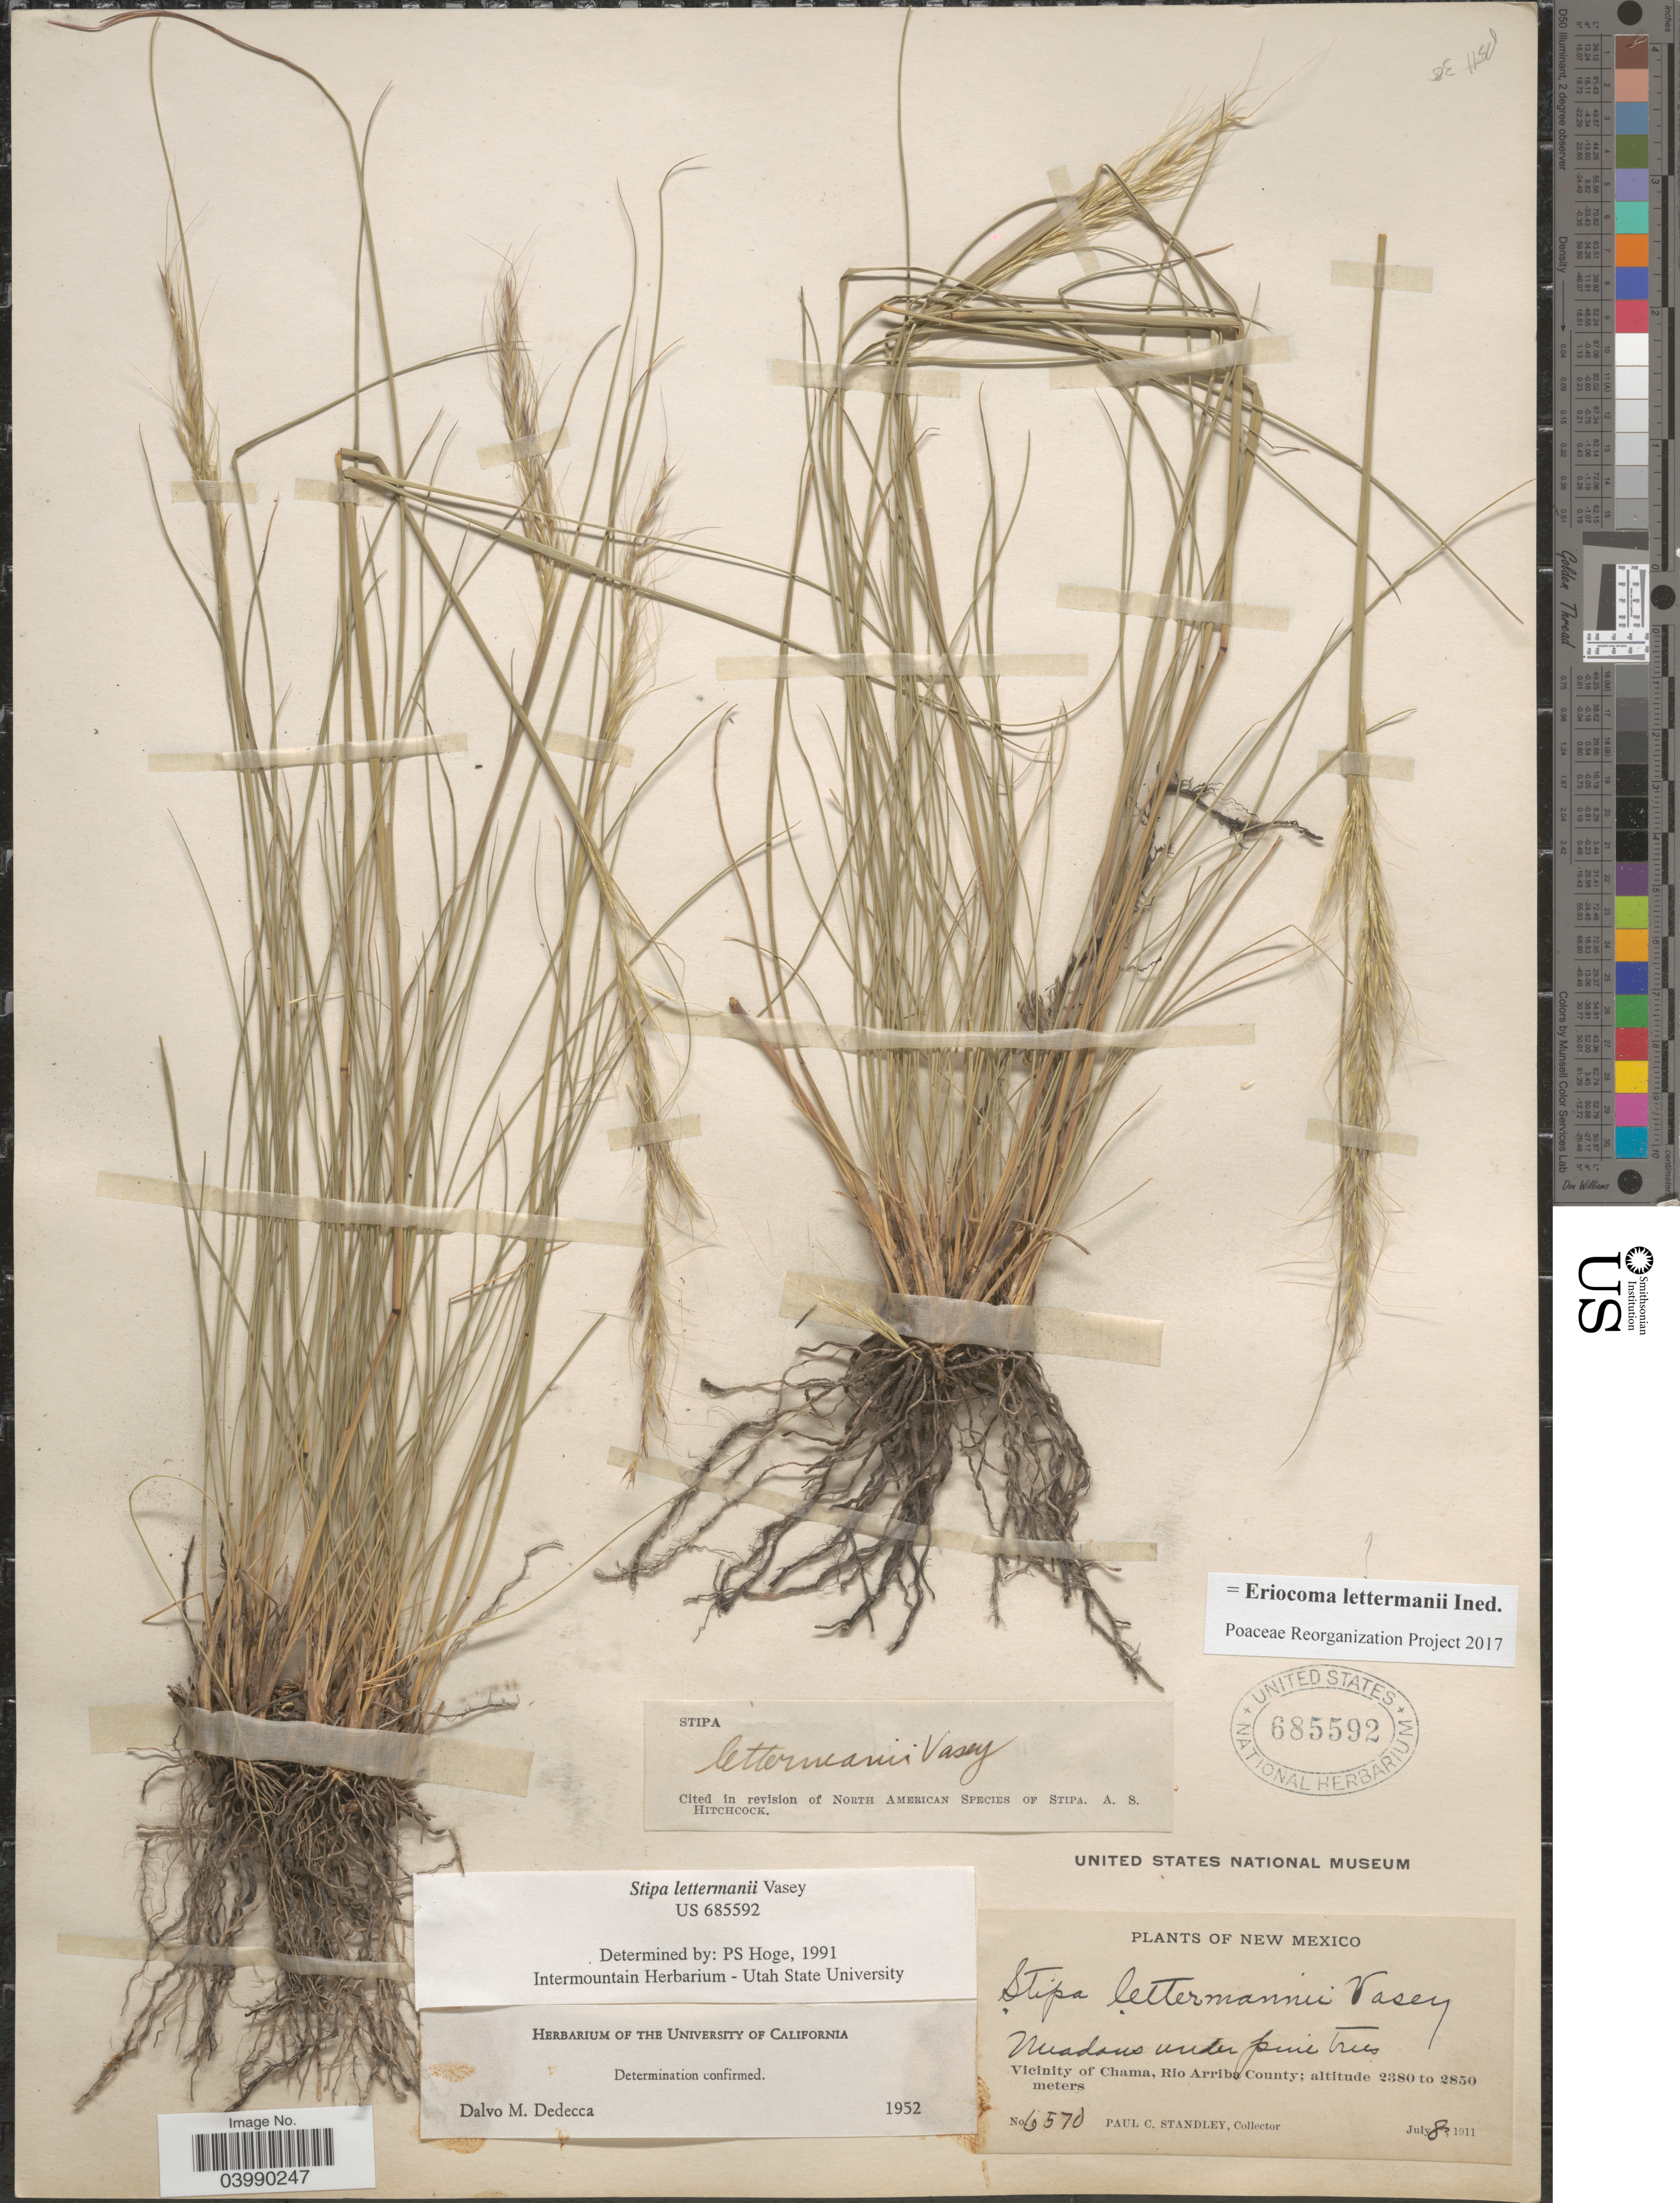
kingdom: Plantae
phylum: Tracheophyta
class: Liliopsida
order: Poales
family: Poaceae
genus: Eriocoma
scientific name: Eriocoma lettermanii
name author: (Vasey) Romasch.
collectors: P. C. Standley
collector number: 6570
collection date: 1911-07-08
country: United States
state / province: New Mexico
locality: Vicinity of Chama, Rio Arriba County.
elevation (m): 2380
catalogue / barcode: US 685592